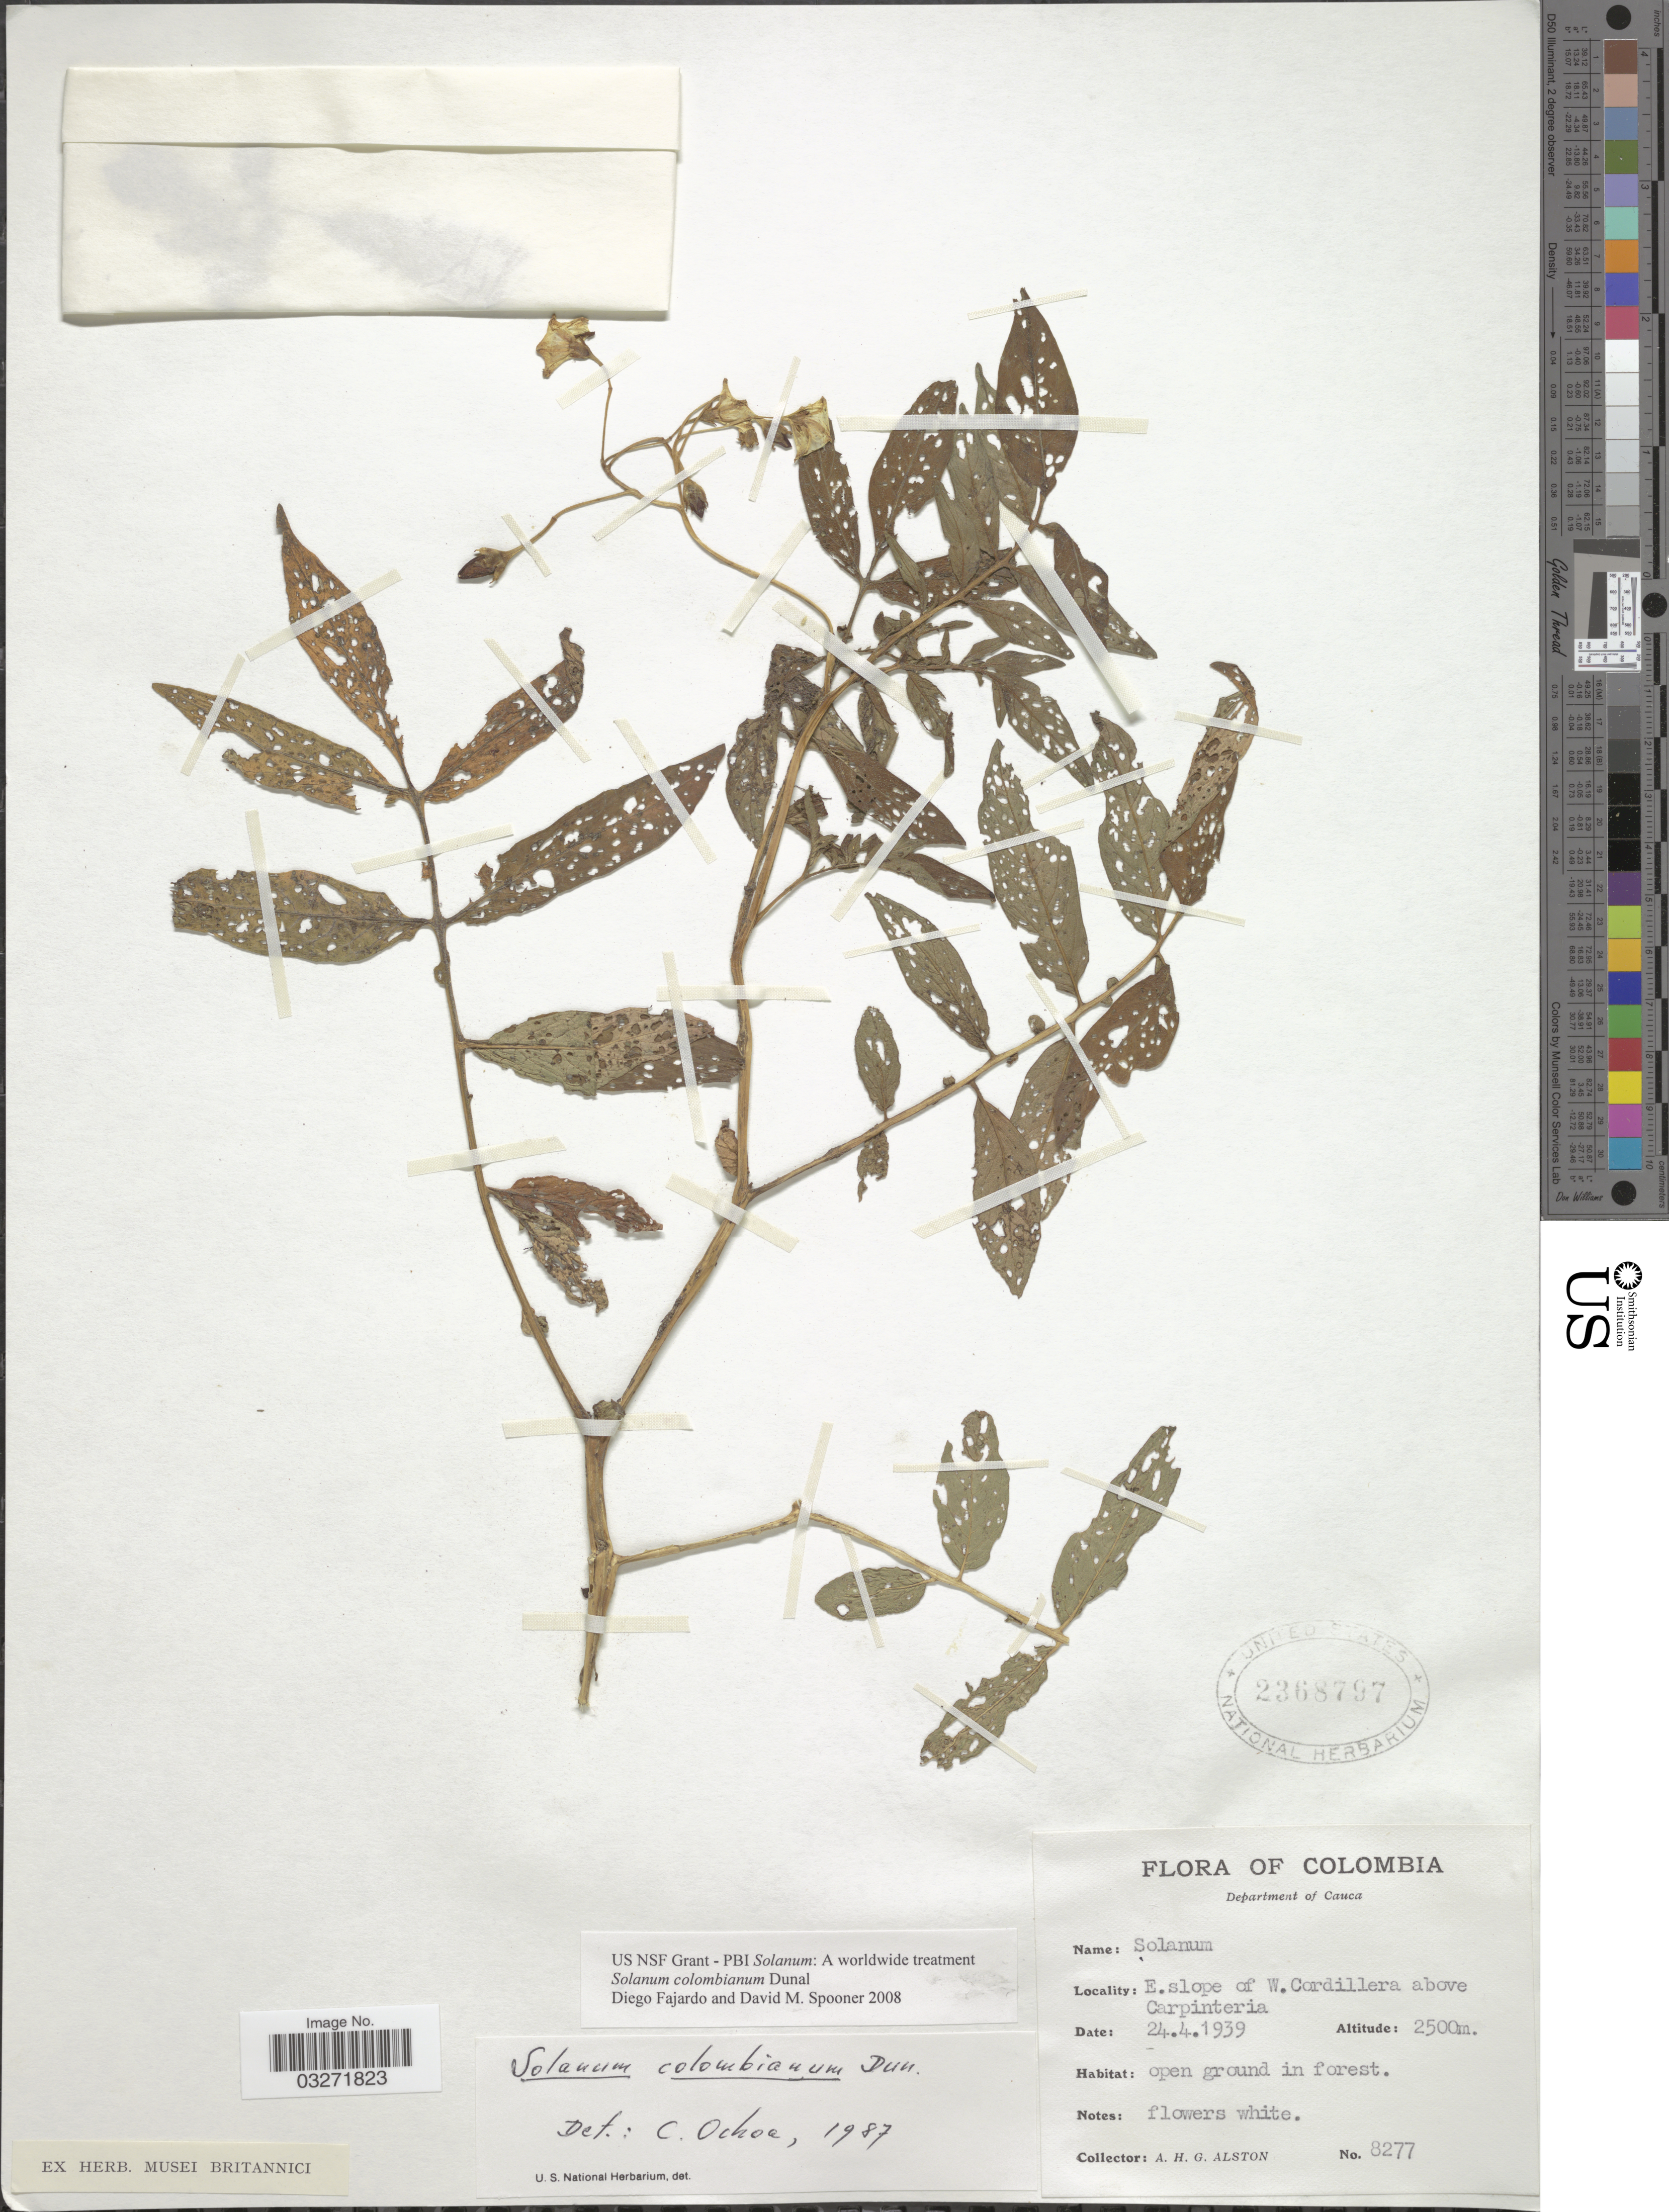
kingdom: Plantae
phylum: Tracheophyta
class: Magnoliopsida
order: Solanales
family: Solanaceae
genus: Solanum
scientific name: Solanum colombianum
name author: Dunal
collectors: A. H. Alston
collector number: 8277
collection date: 1939-04-24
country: Colombia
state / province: Cauca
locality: Department of Cauca. E. slope of W. Cordillera above Carpinteria.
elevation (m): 2500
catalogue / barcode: US 2368797